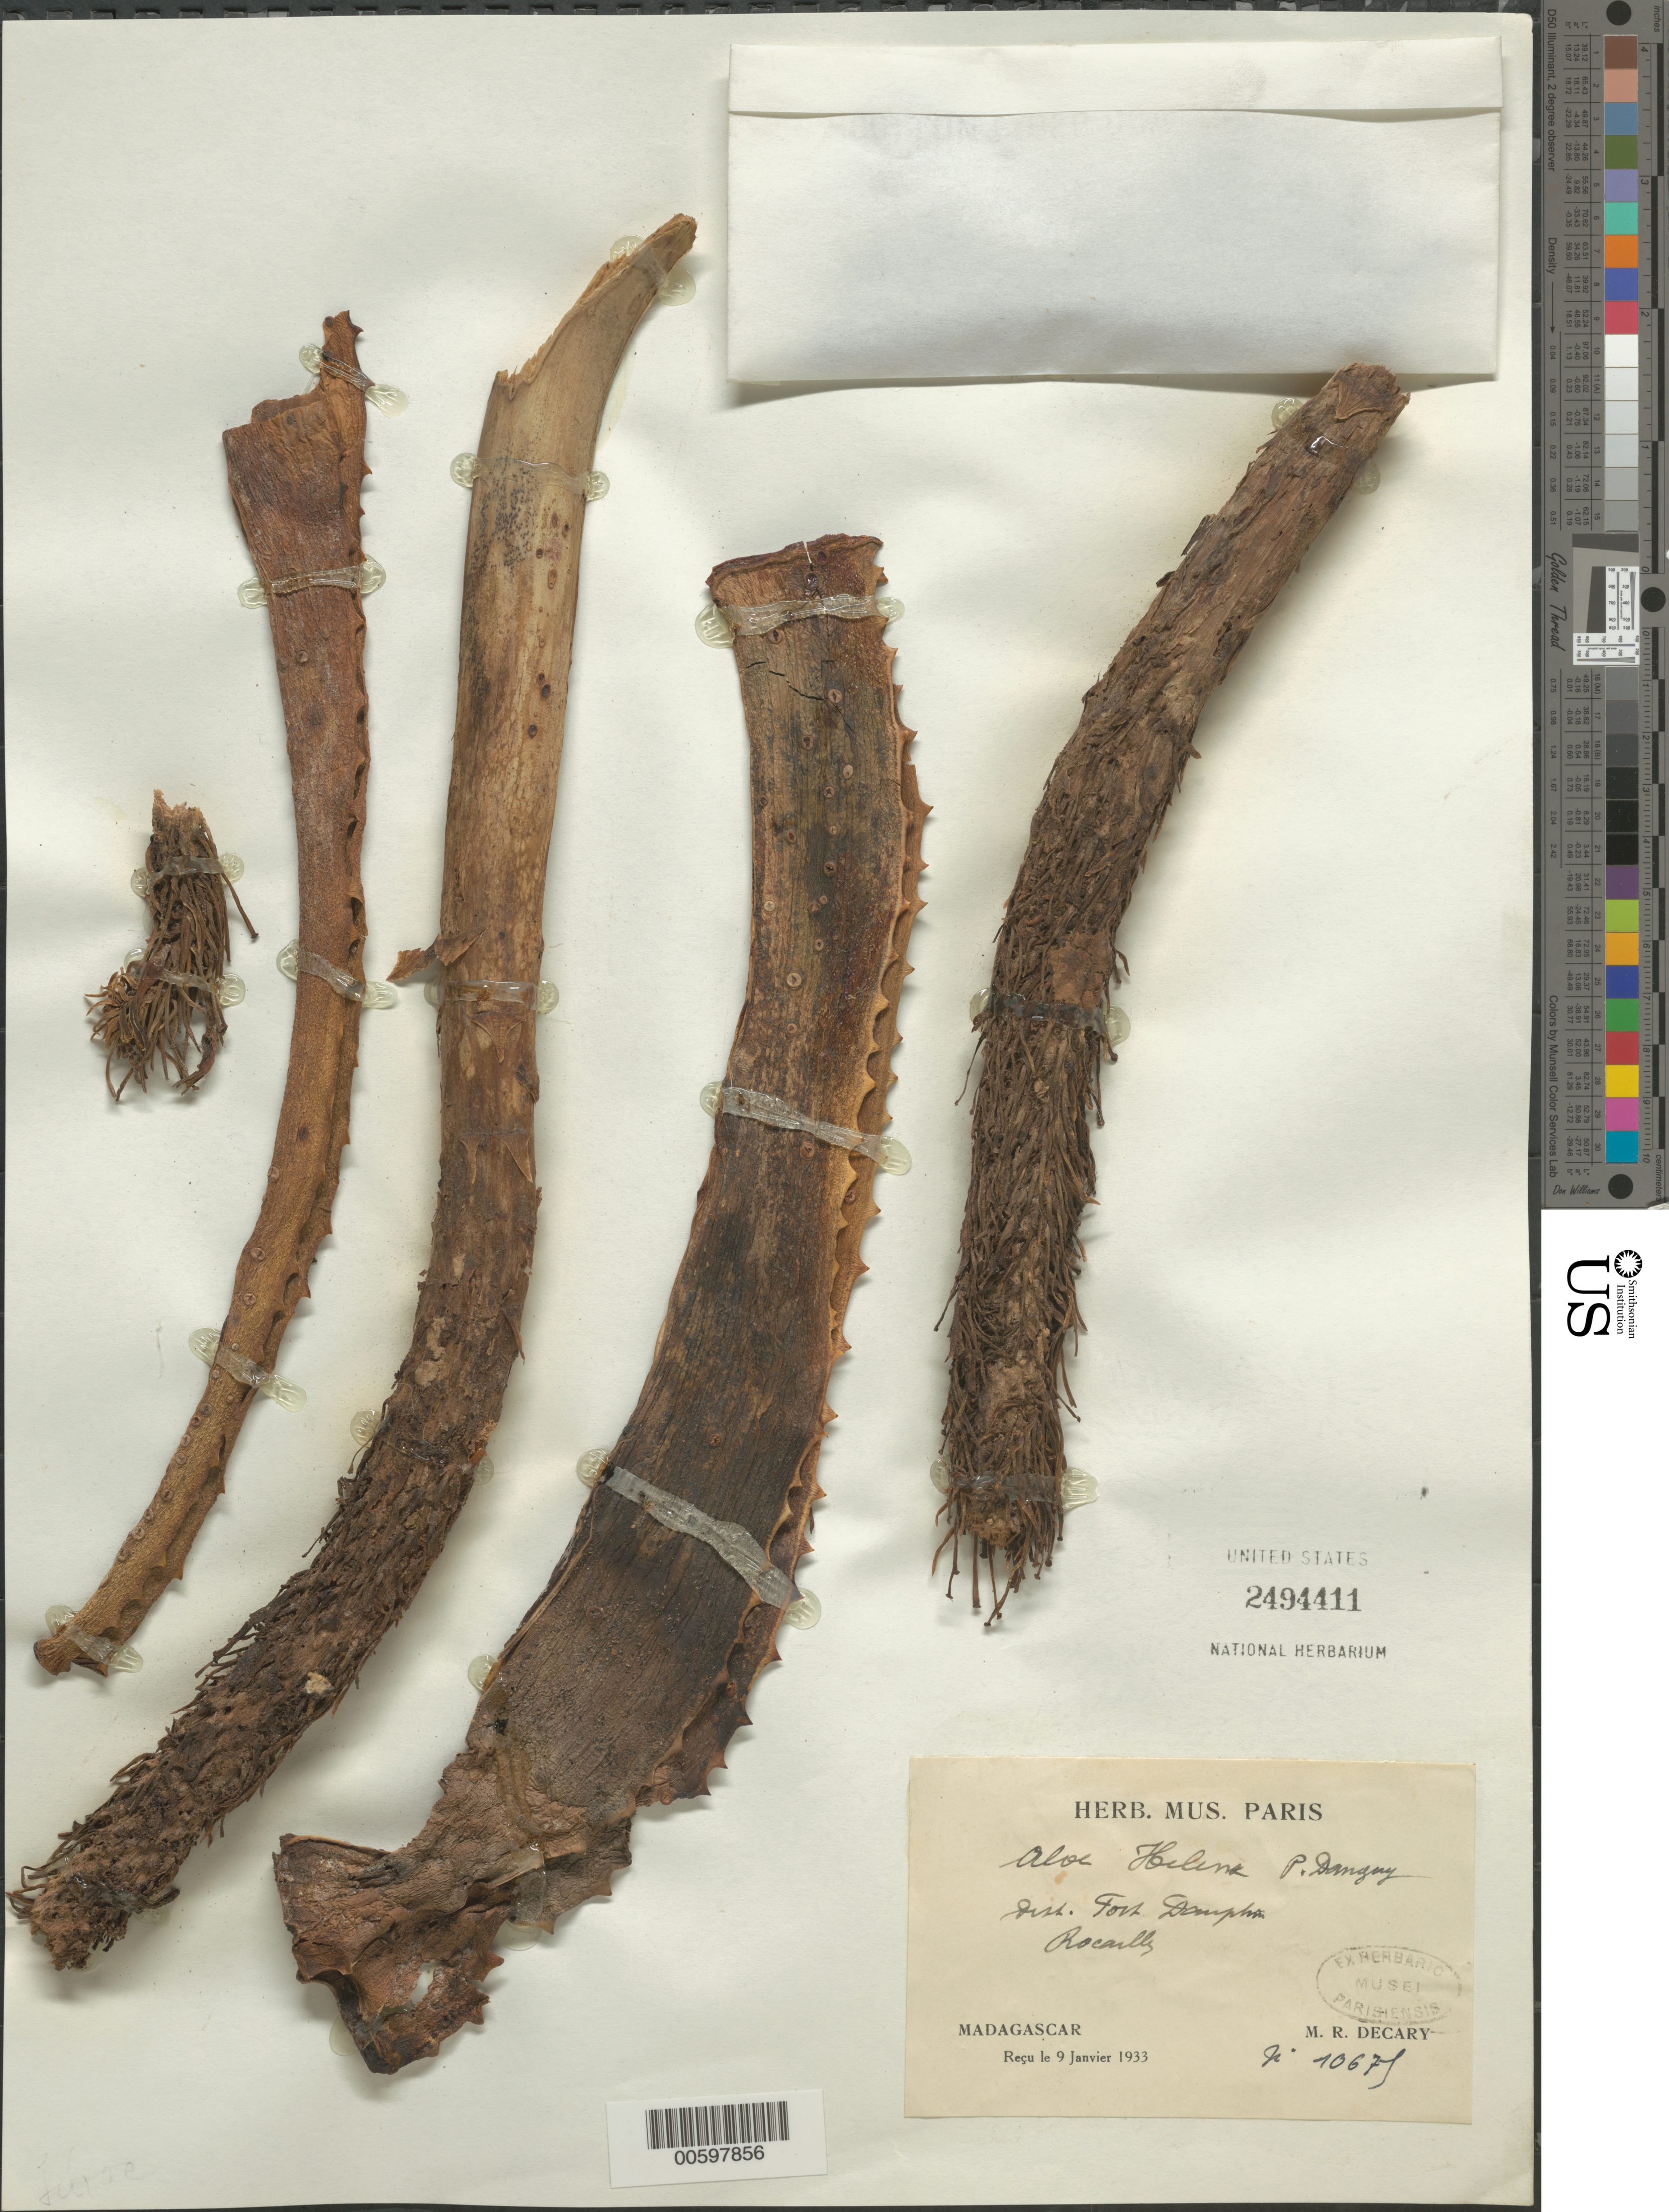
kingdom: Plantae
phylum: Tracheophyta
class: Liliopsida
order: Asparagales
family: Asphodelaceae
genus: Aloe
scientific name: Aloe helenae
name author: Danguy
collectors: R. Decary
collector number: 1067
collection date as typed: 09 Jan 1933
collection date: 1933-01-09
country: Madagascar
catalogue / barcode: US 2494411